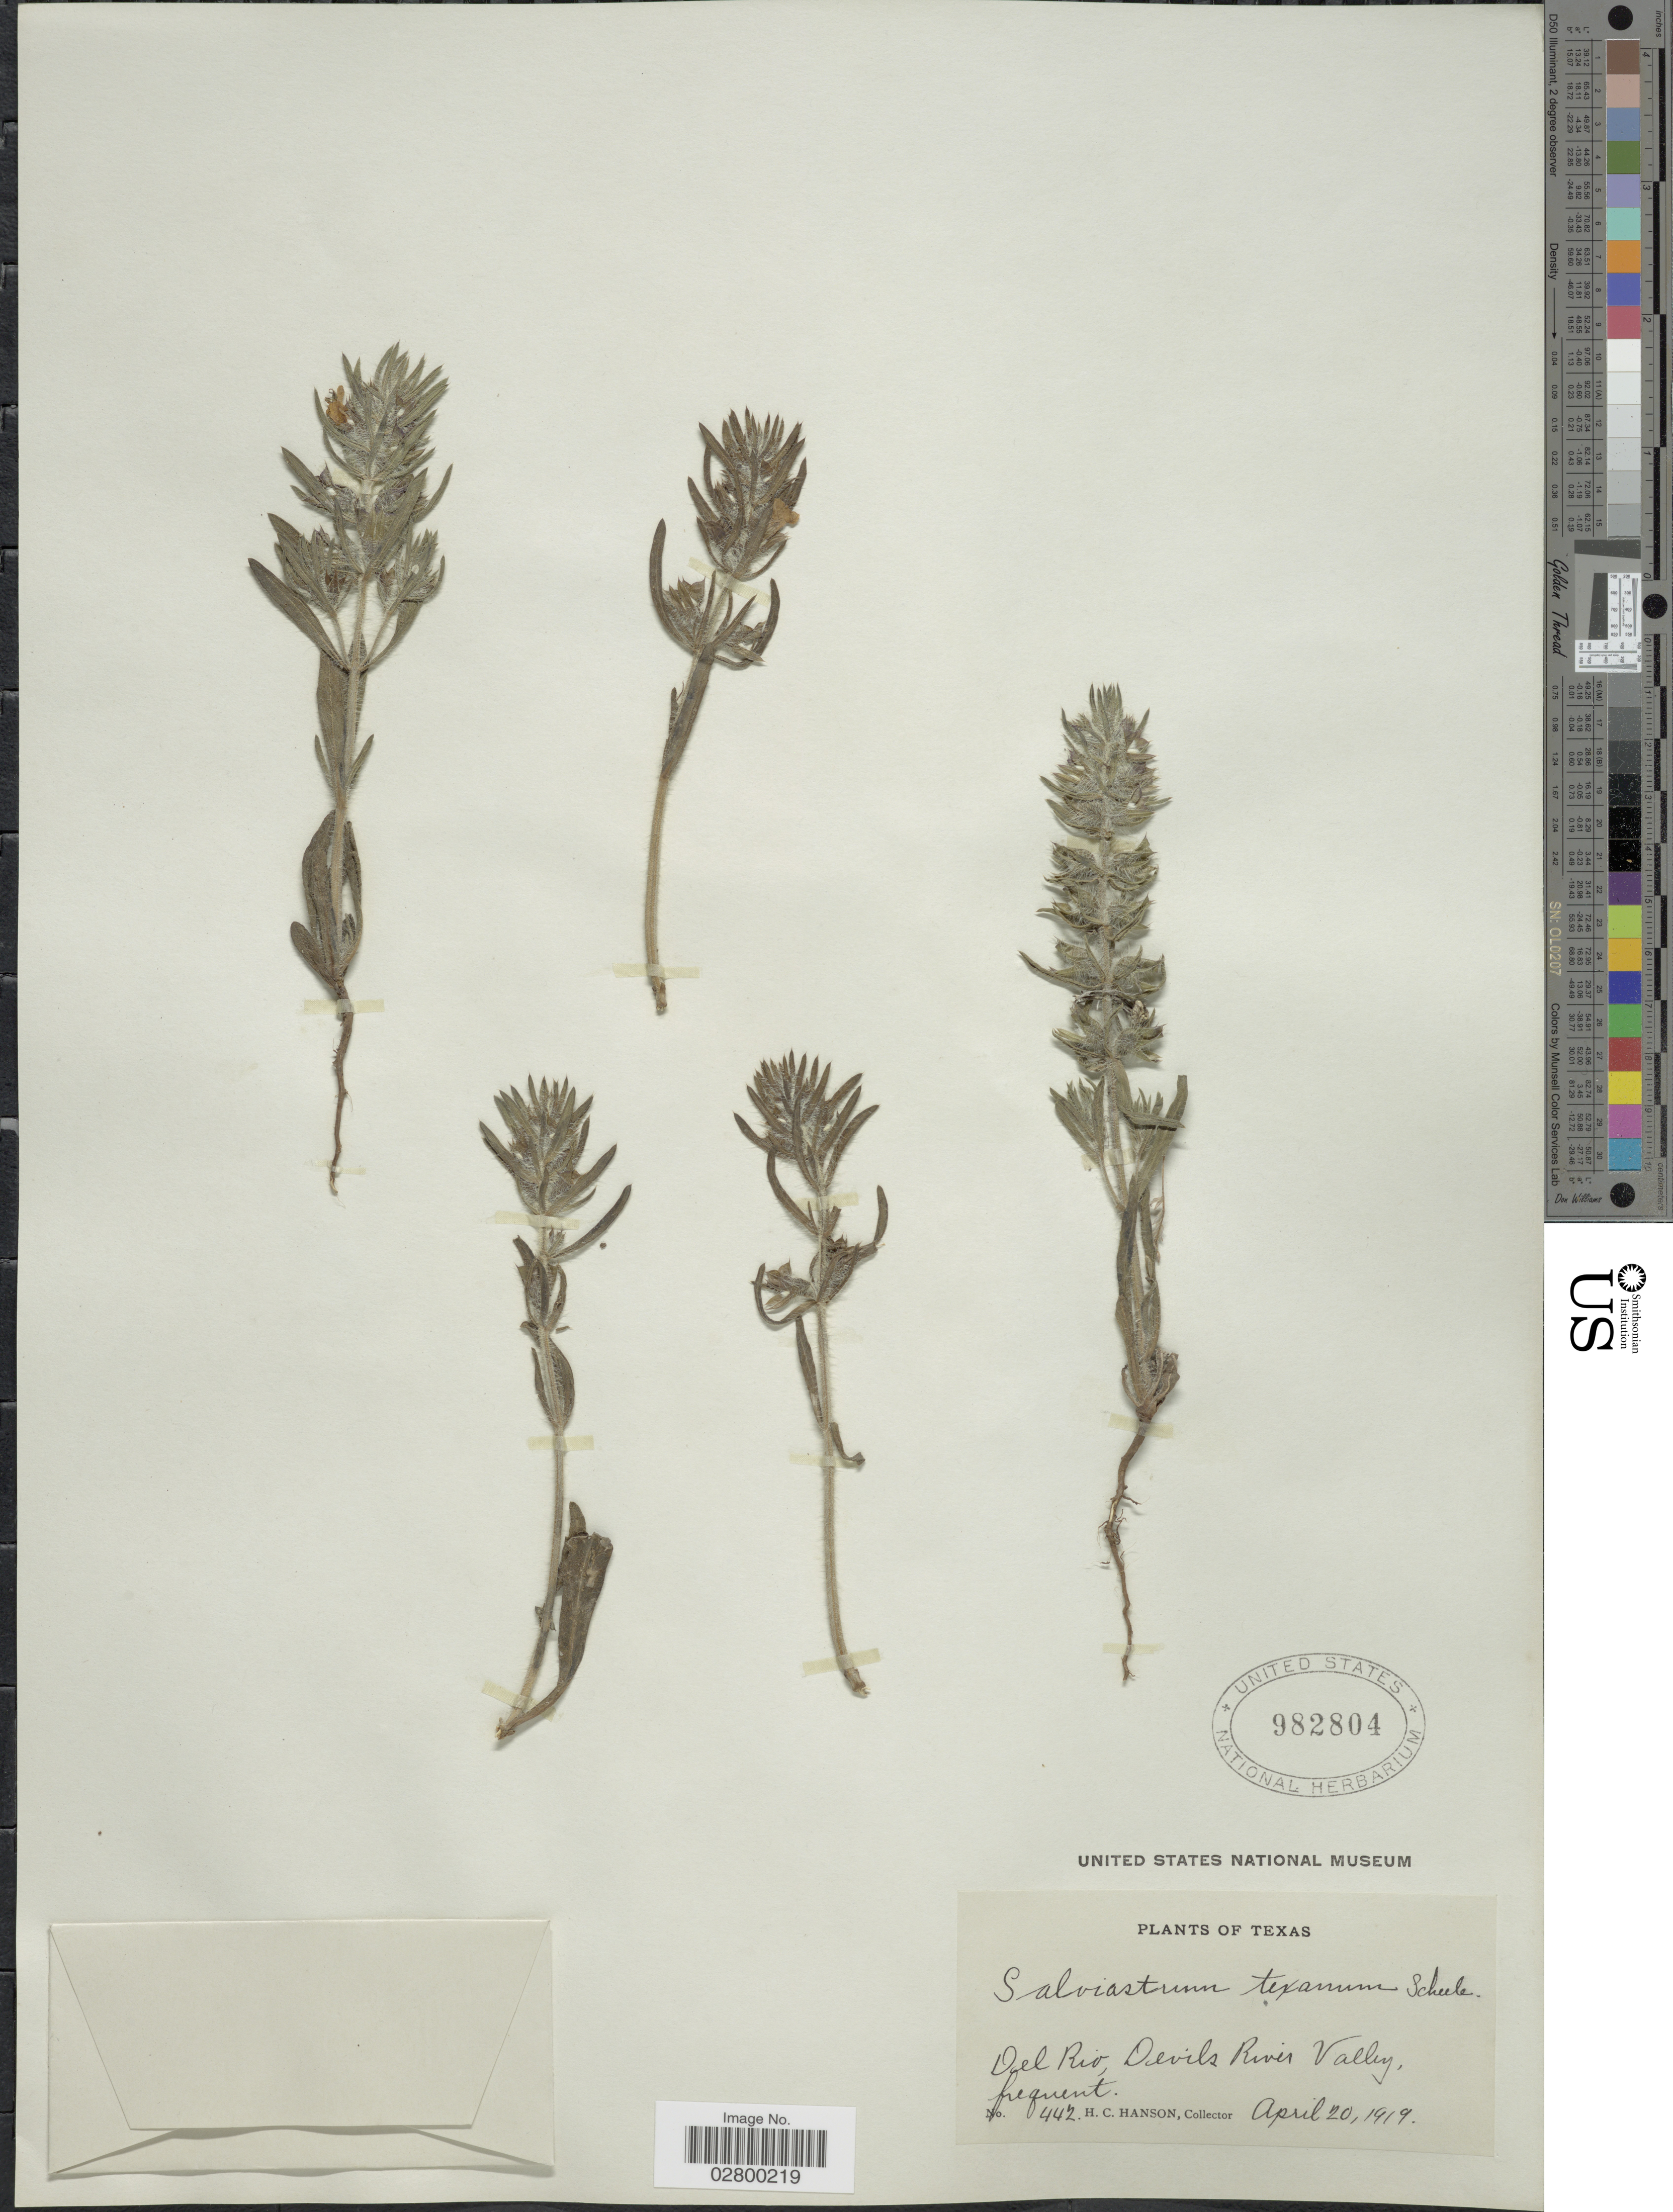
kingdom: Plantae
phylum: Tracheophyta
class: Magnoliopsida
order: Lamiales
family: Lamiaceae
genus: Salvia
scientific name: Salvia texana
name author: (Scheele) Torr.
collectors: H. Hanson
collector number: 442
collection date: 1919-04-20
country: United States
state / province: Texas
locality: Del Rio, Devils River Valley.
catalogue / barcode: US 982804